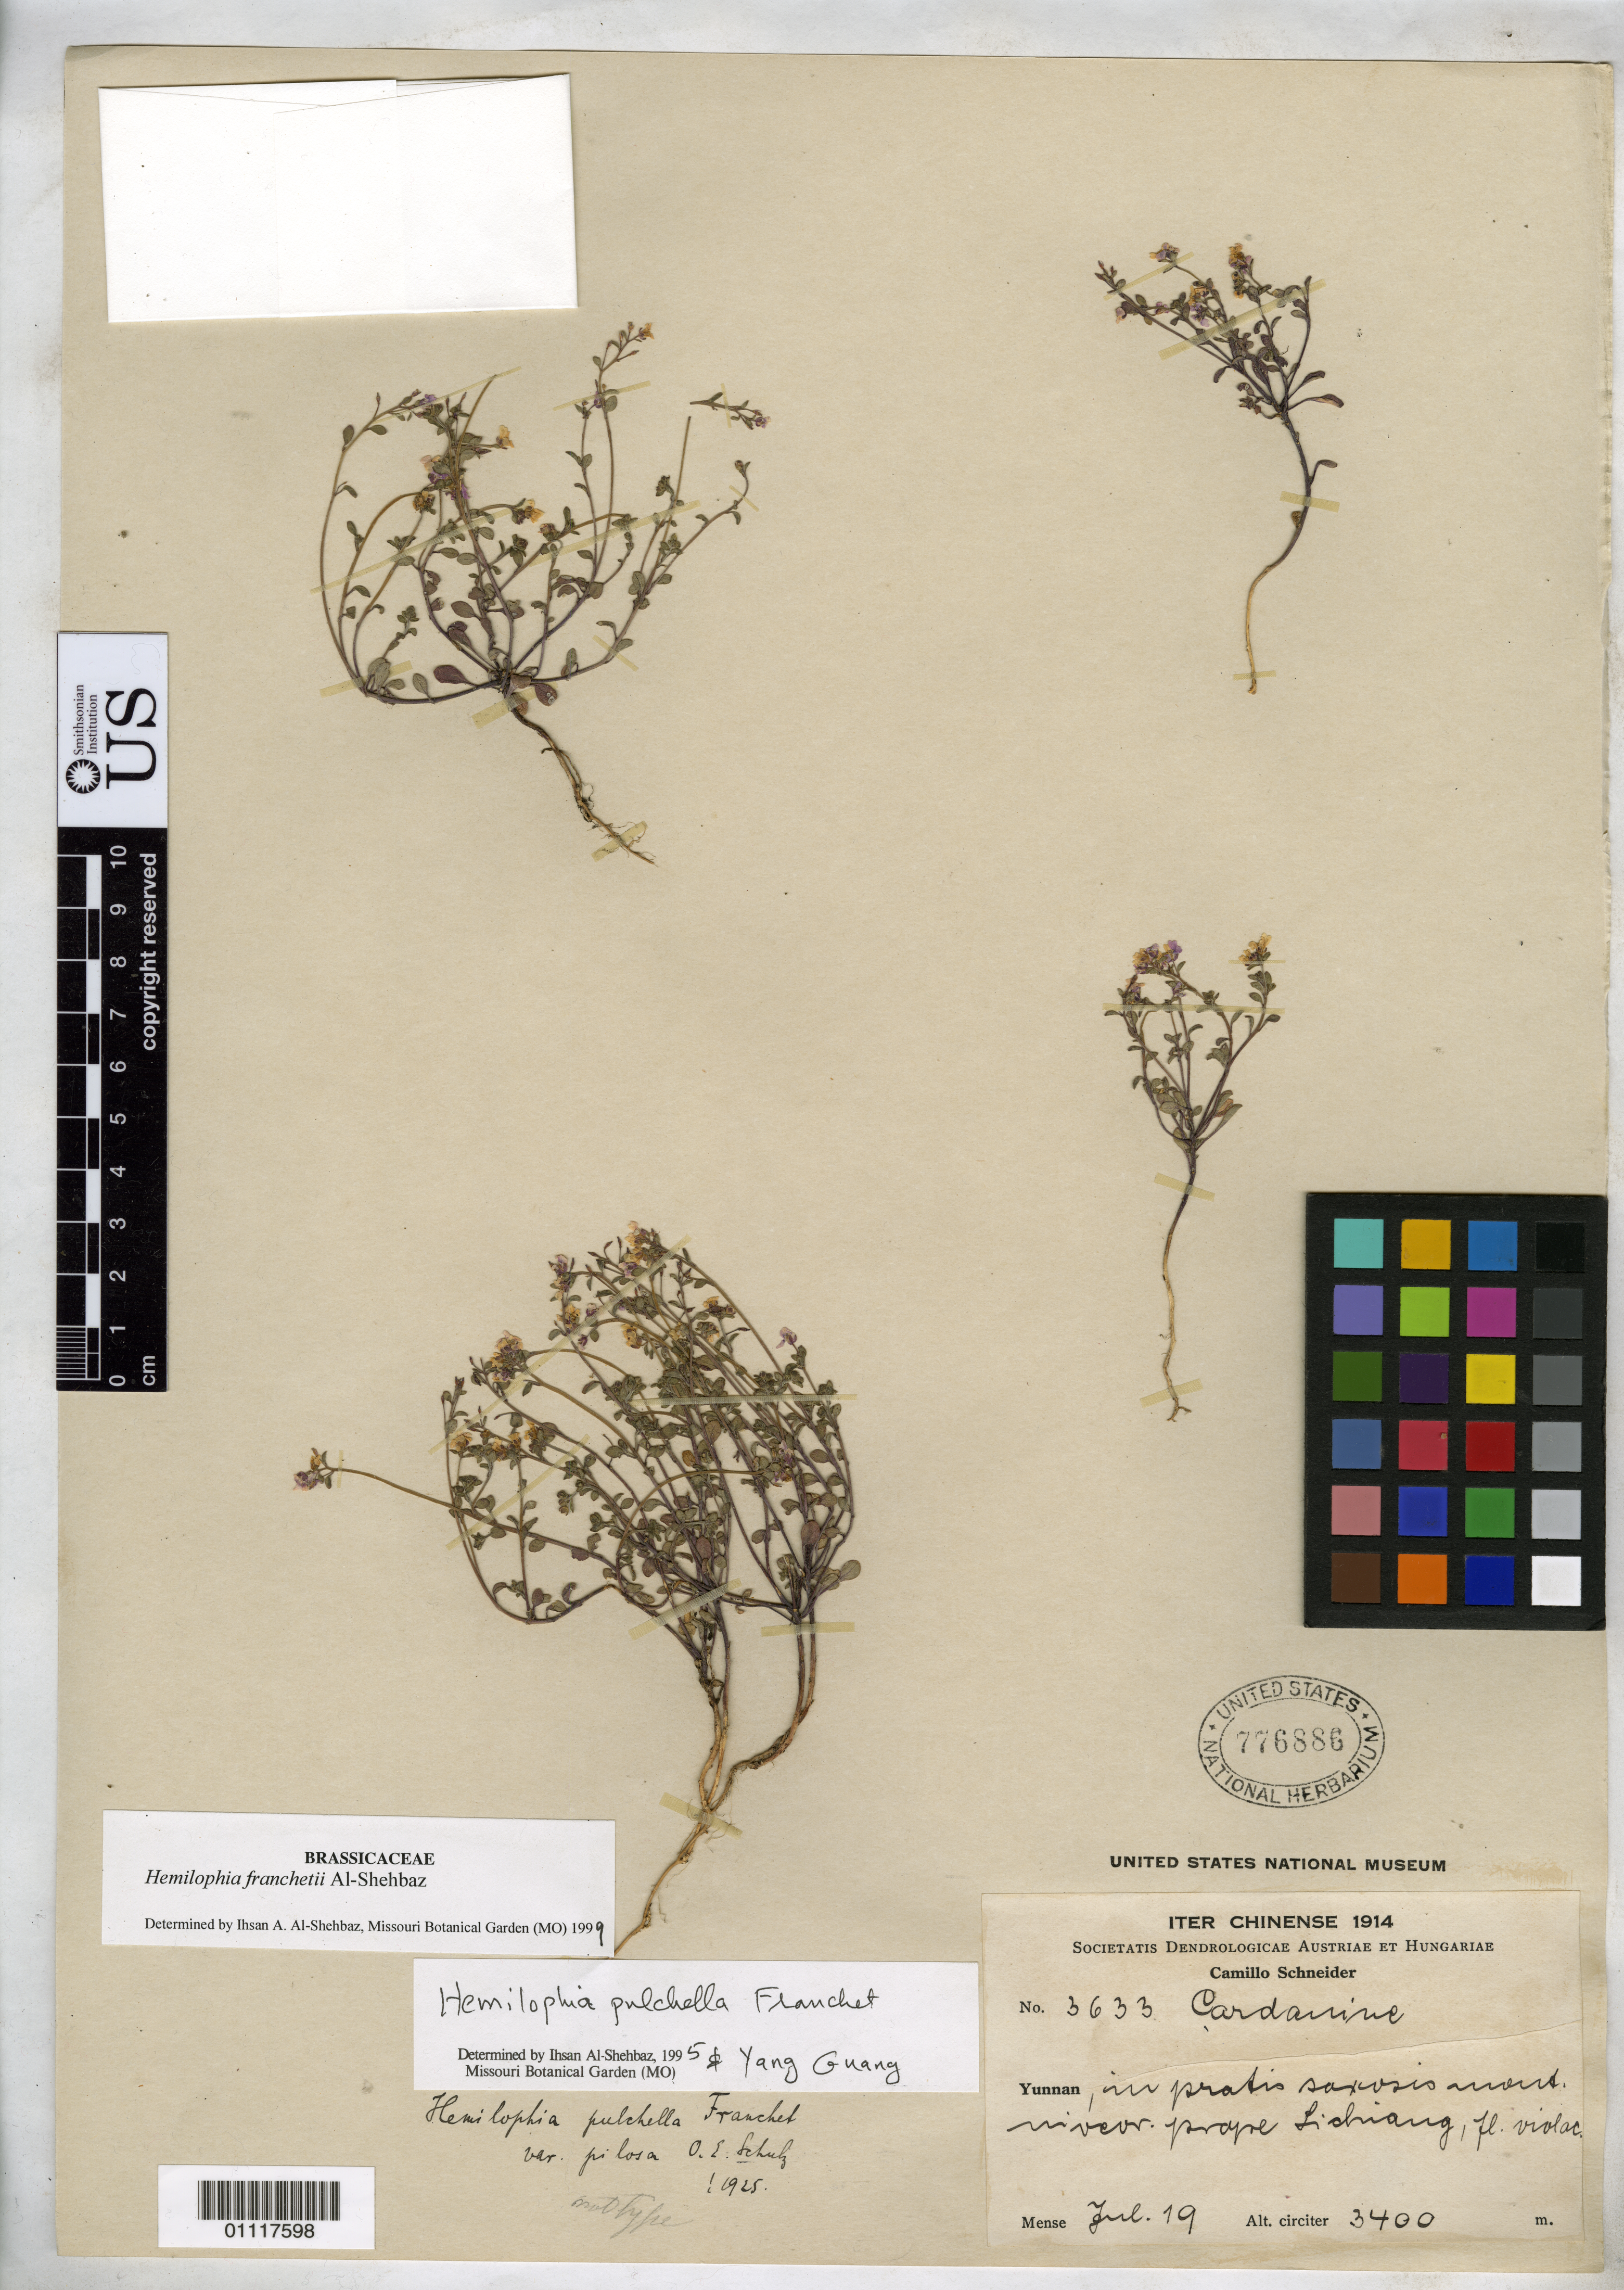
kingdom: Plantae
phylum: Tracheophyta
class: Magnoliopsida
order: Brassicales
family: Brassicaceae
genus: Hemilophia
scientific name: Hemilophia pulchella var. pilosa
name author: O.E. Schulz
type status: Isolectotype; Syntype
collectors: C. K. Schneider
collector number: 3633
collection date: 1914-07-19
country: China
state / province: Yunnan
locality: prope Lichiang, Mense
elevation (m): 3400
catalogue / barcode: US 776886